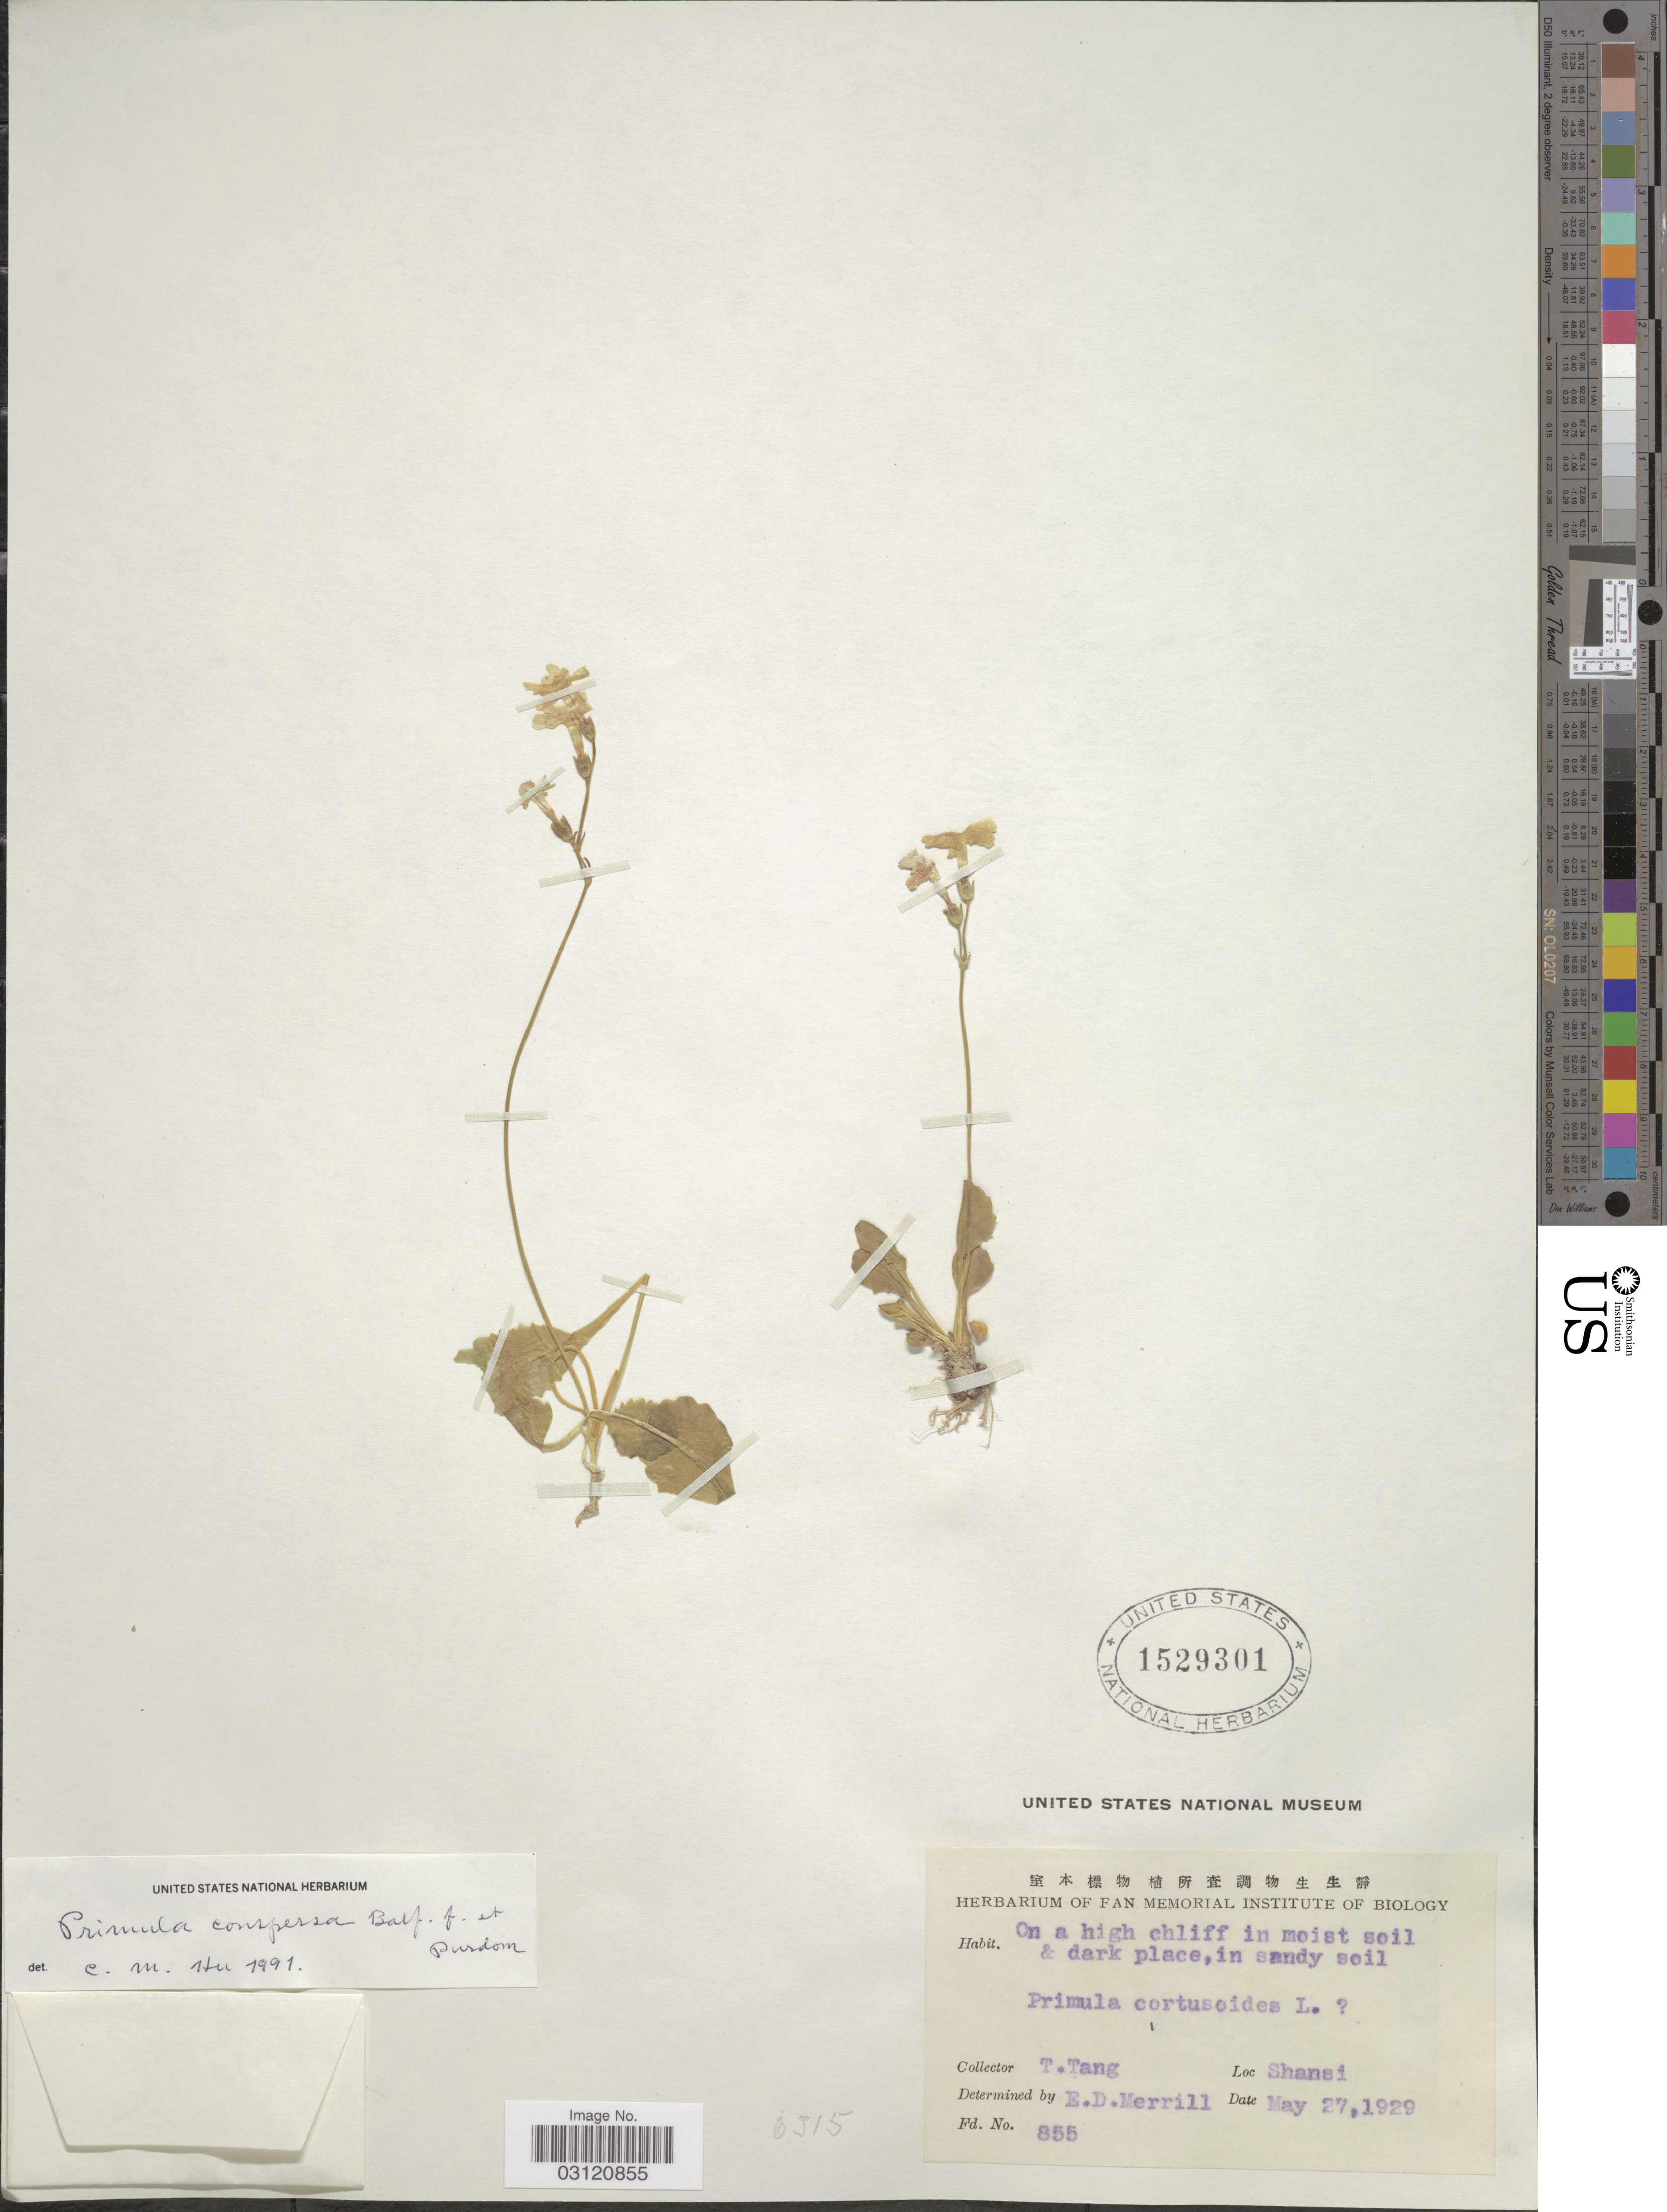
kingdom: Plantae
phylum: Tracheophyta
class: Magnoliopsida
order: Ericales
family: Primulaceae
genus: Primula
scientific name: Primula conspersa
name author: Balf. f. & Purdom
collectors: T. Tang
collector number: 855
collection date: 1929-05-27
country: China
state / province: Shanxi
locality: Shansi.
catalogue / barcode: US 1529301